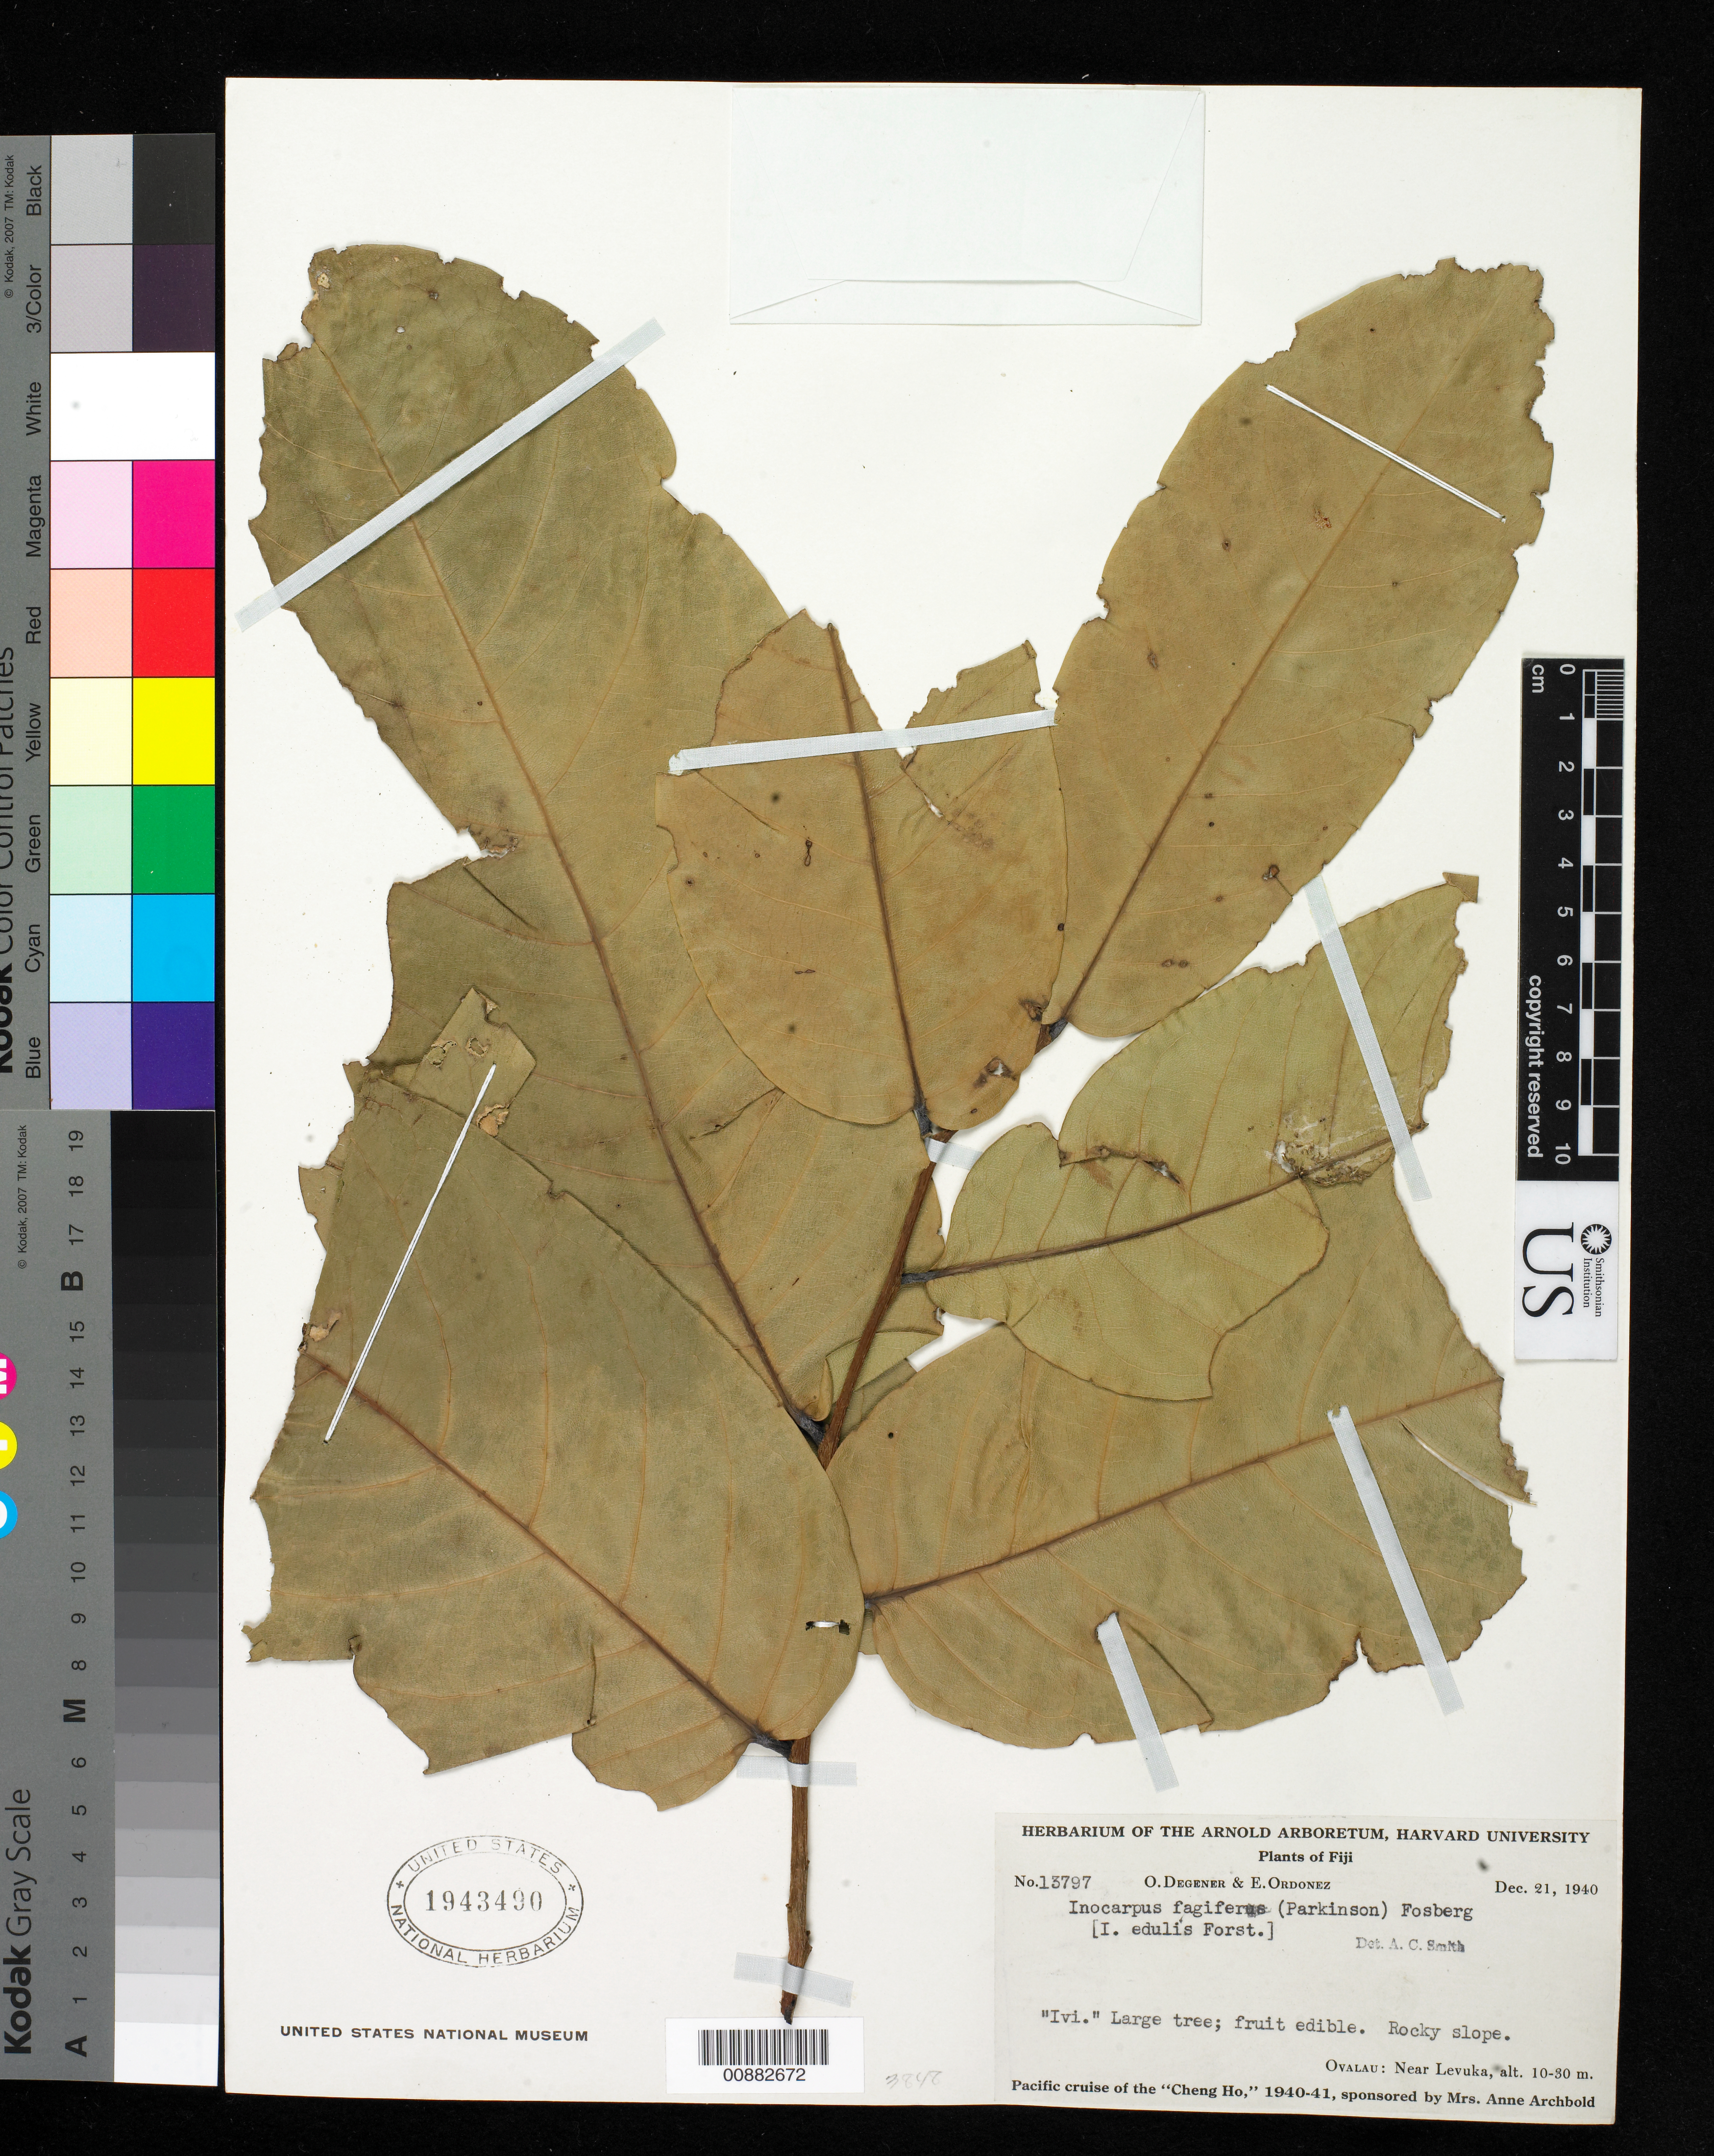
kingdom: Plantae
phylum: Tracheophyta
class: Magnoliopsida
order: Fabales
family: Fabaceae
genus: Inocarpus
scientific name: Inocarpus fagifer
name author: (Parkinson) Fosberg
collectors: O. Degener & E. Ordonez.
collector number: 13797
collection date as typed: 20 Nov 1940 to 31 Dec 1940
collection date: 1940-11-20/1940-12-31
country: Fiji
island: Makodroga [Makondronga]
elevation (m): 60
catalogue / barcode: US 1943490